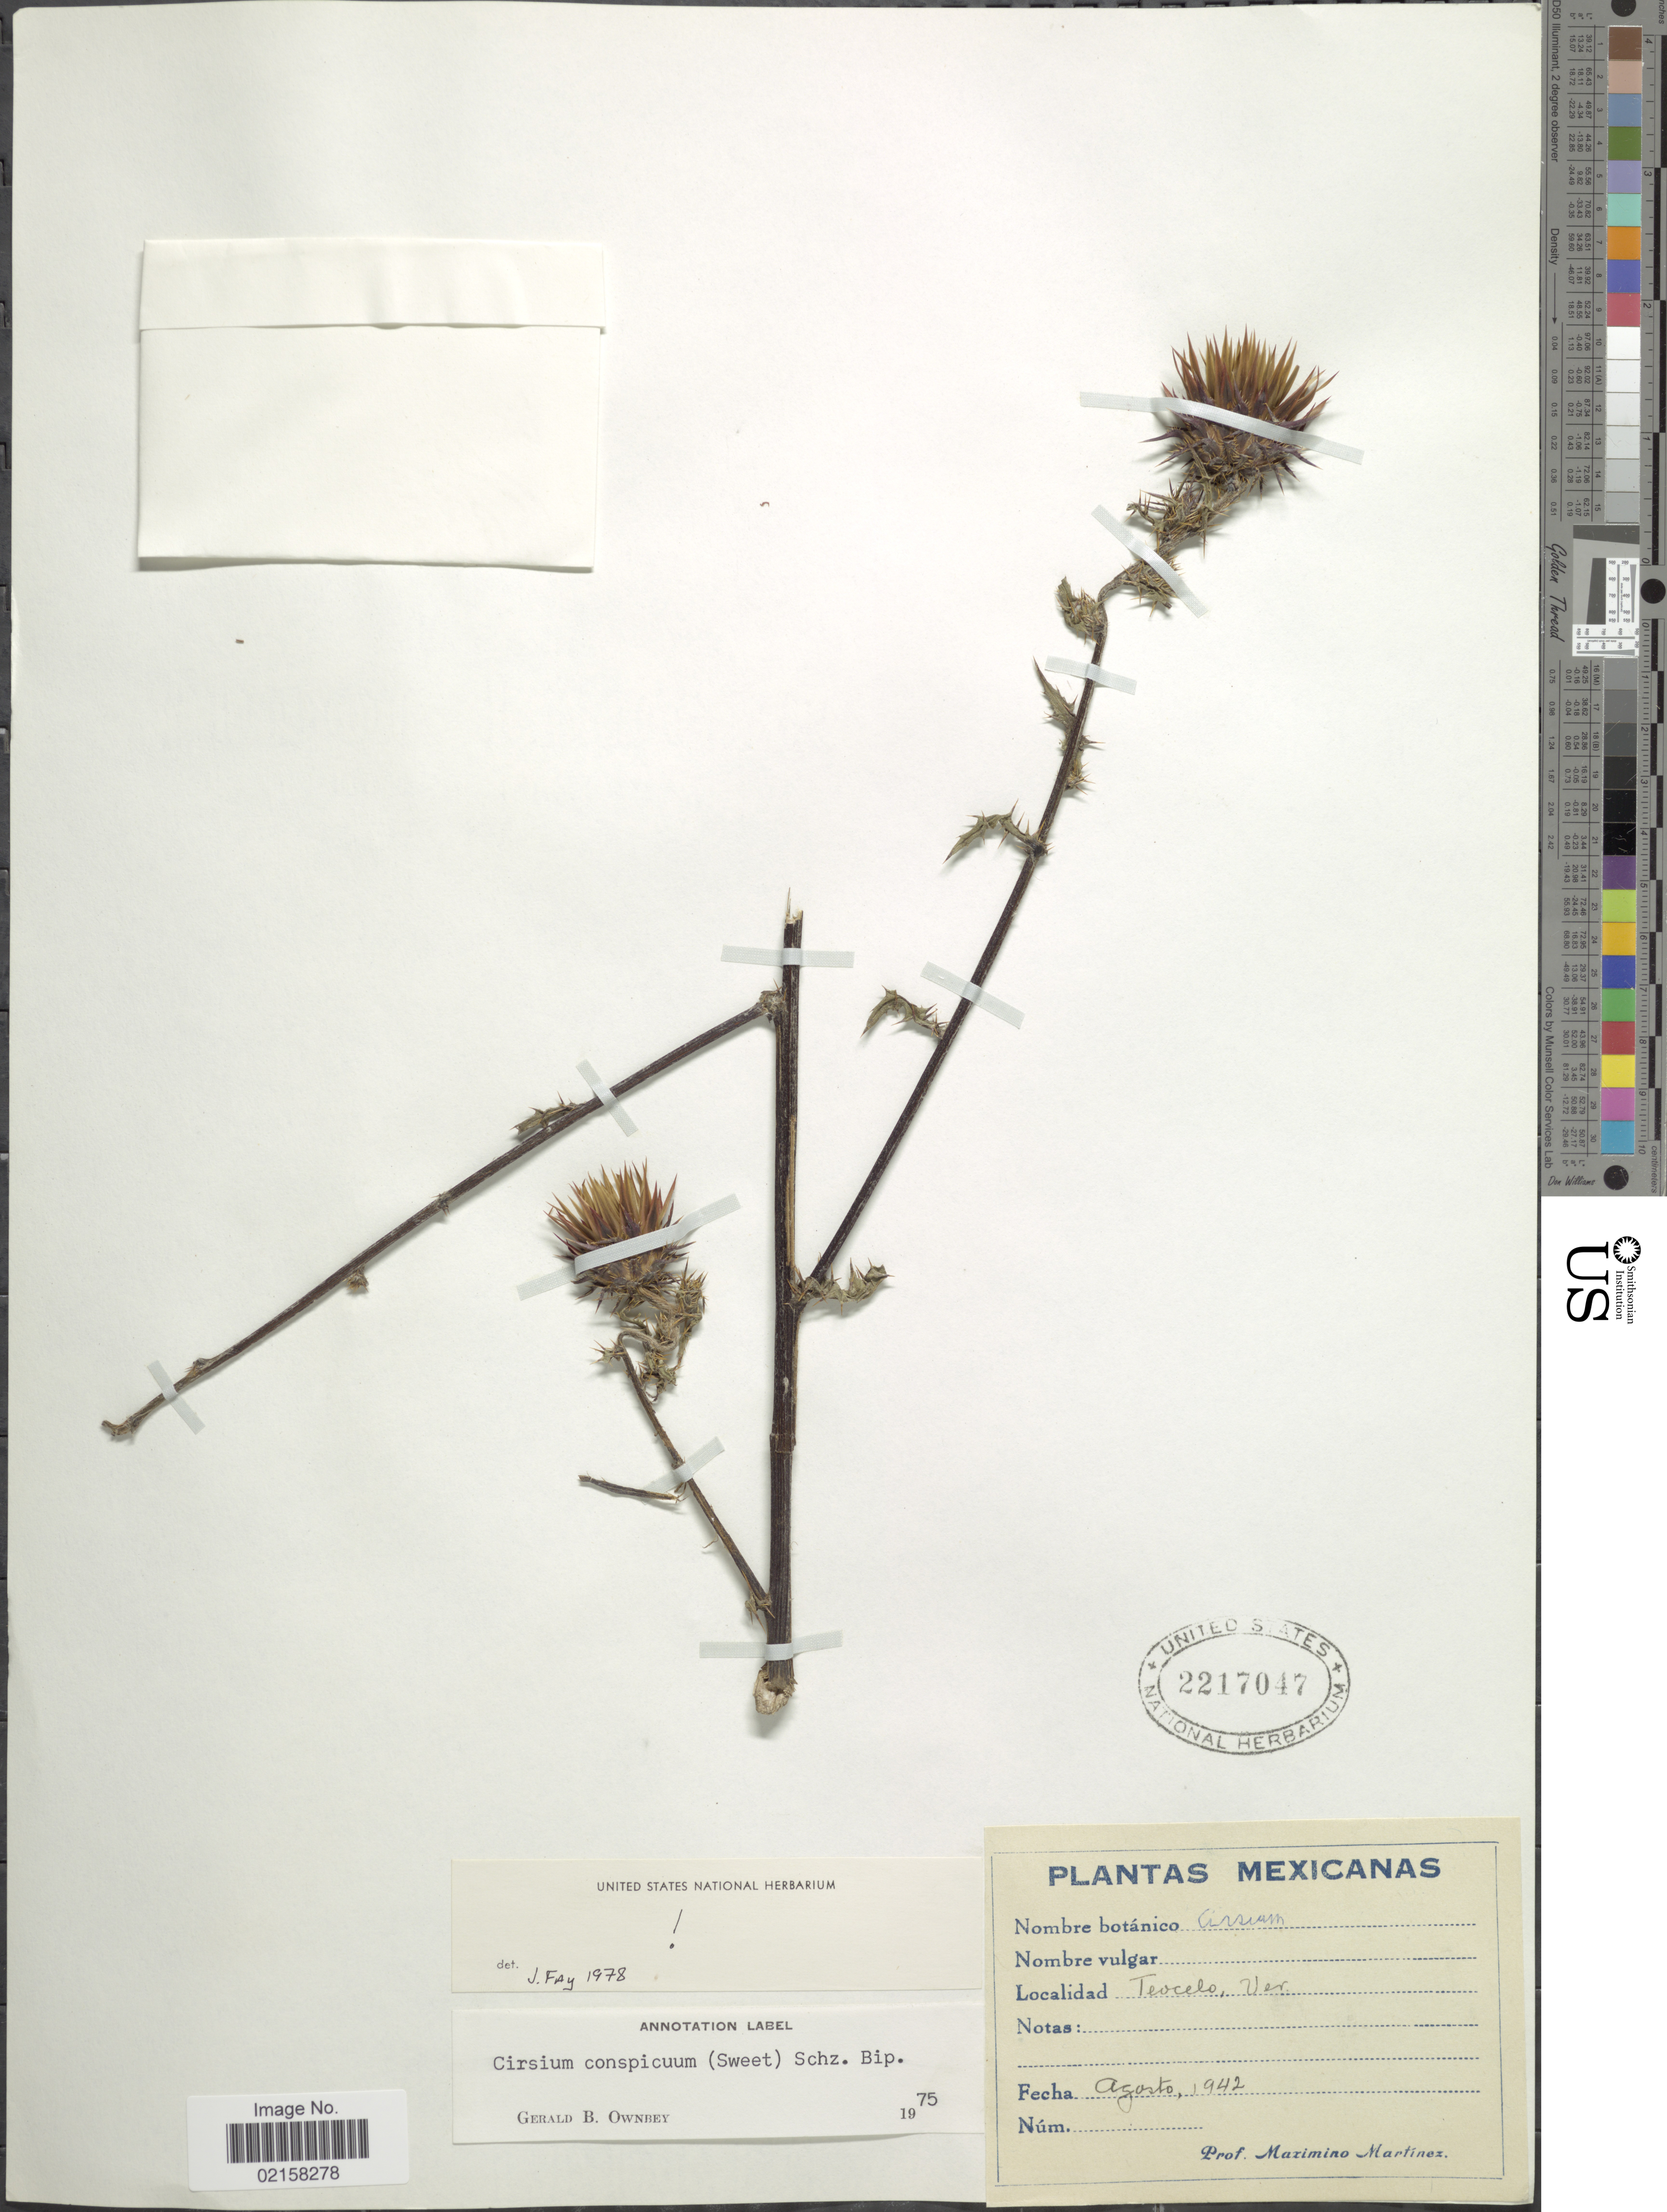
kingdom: Plantae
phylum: Tracheophyta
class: Magnoliopsida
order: Asterales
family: Asteraceae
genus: Cirsium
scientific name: Cirsium conspicuum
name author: (G. Don) Sch. Bip.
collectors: M. Martinez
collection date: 1942-08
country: Mexico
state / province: Veracruz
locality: Ver., Teocelo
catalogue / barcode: US 2217047